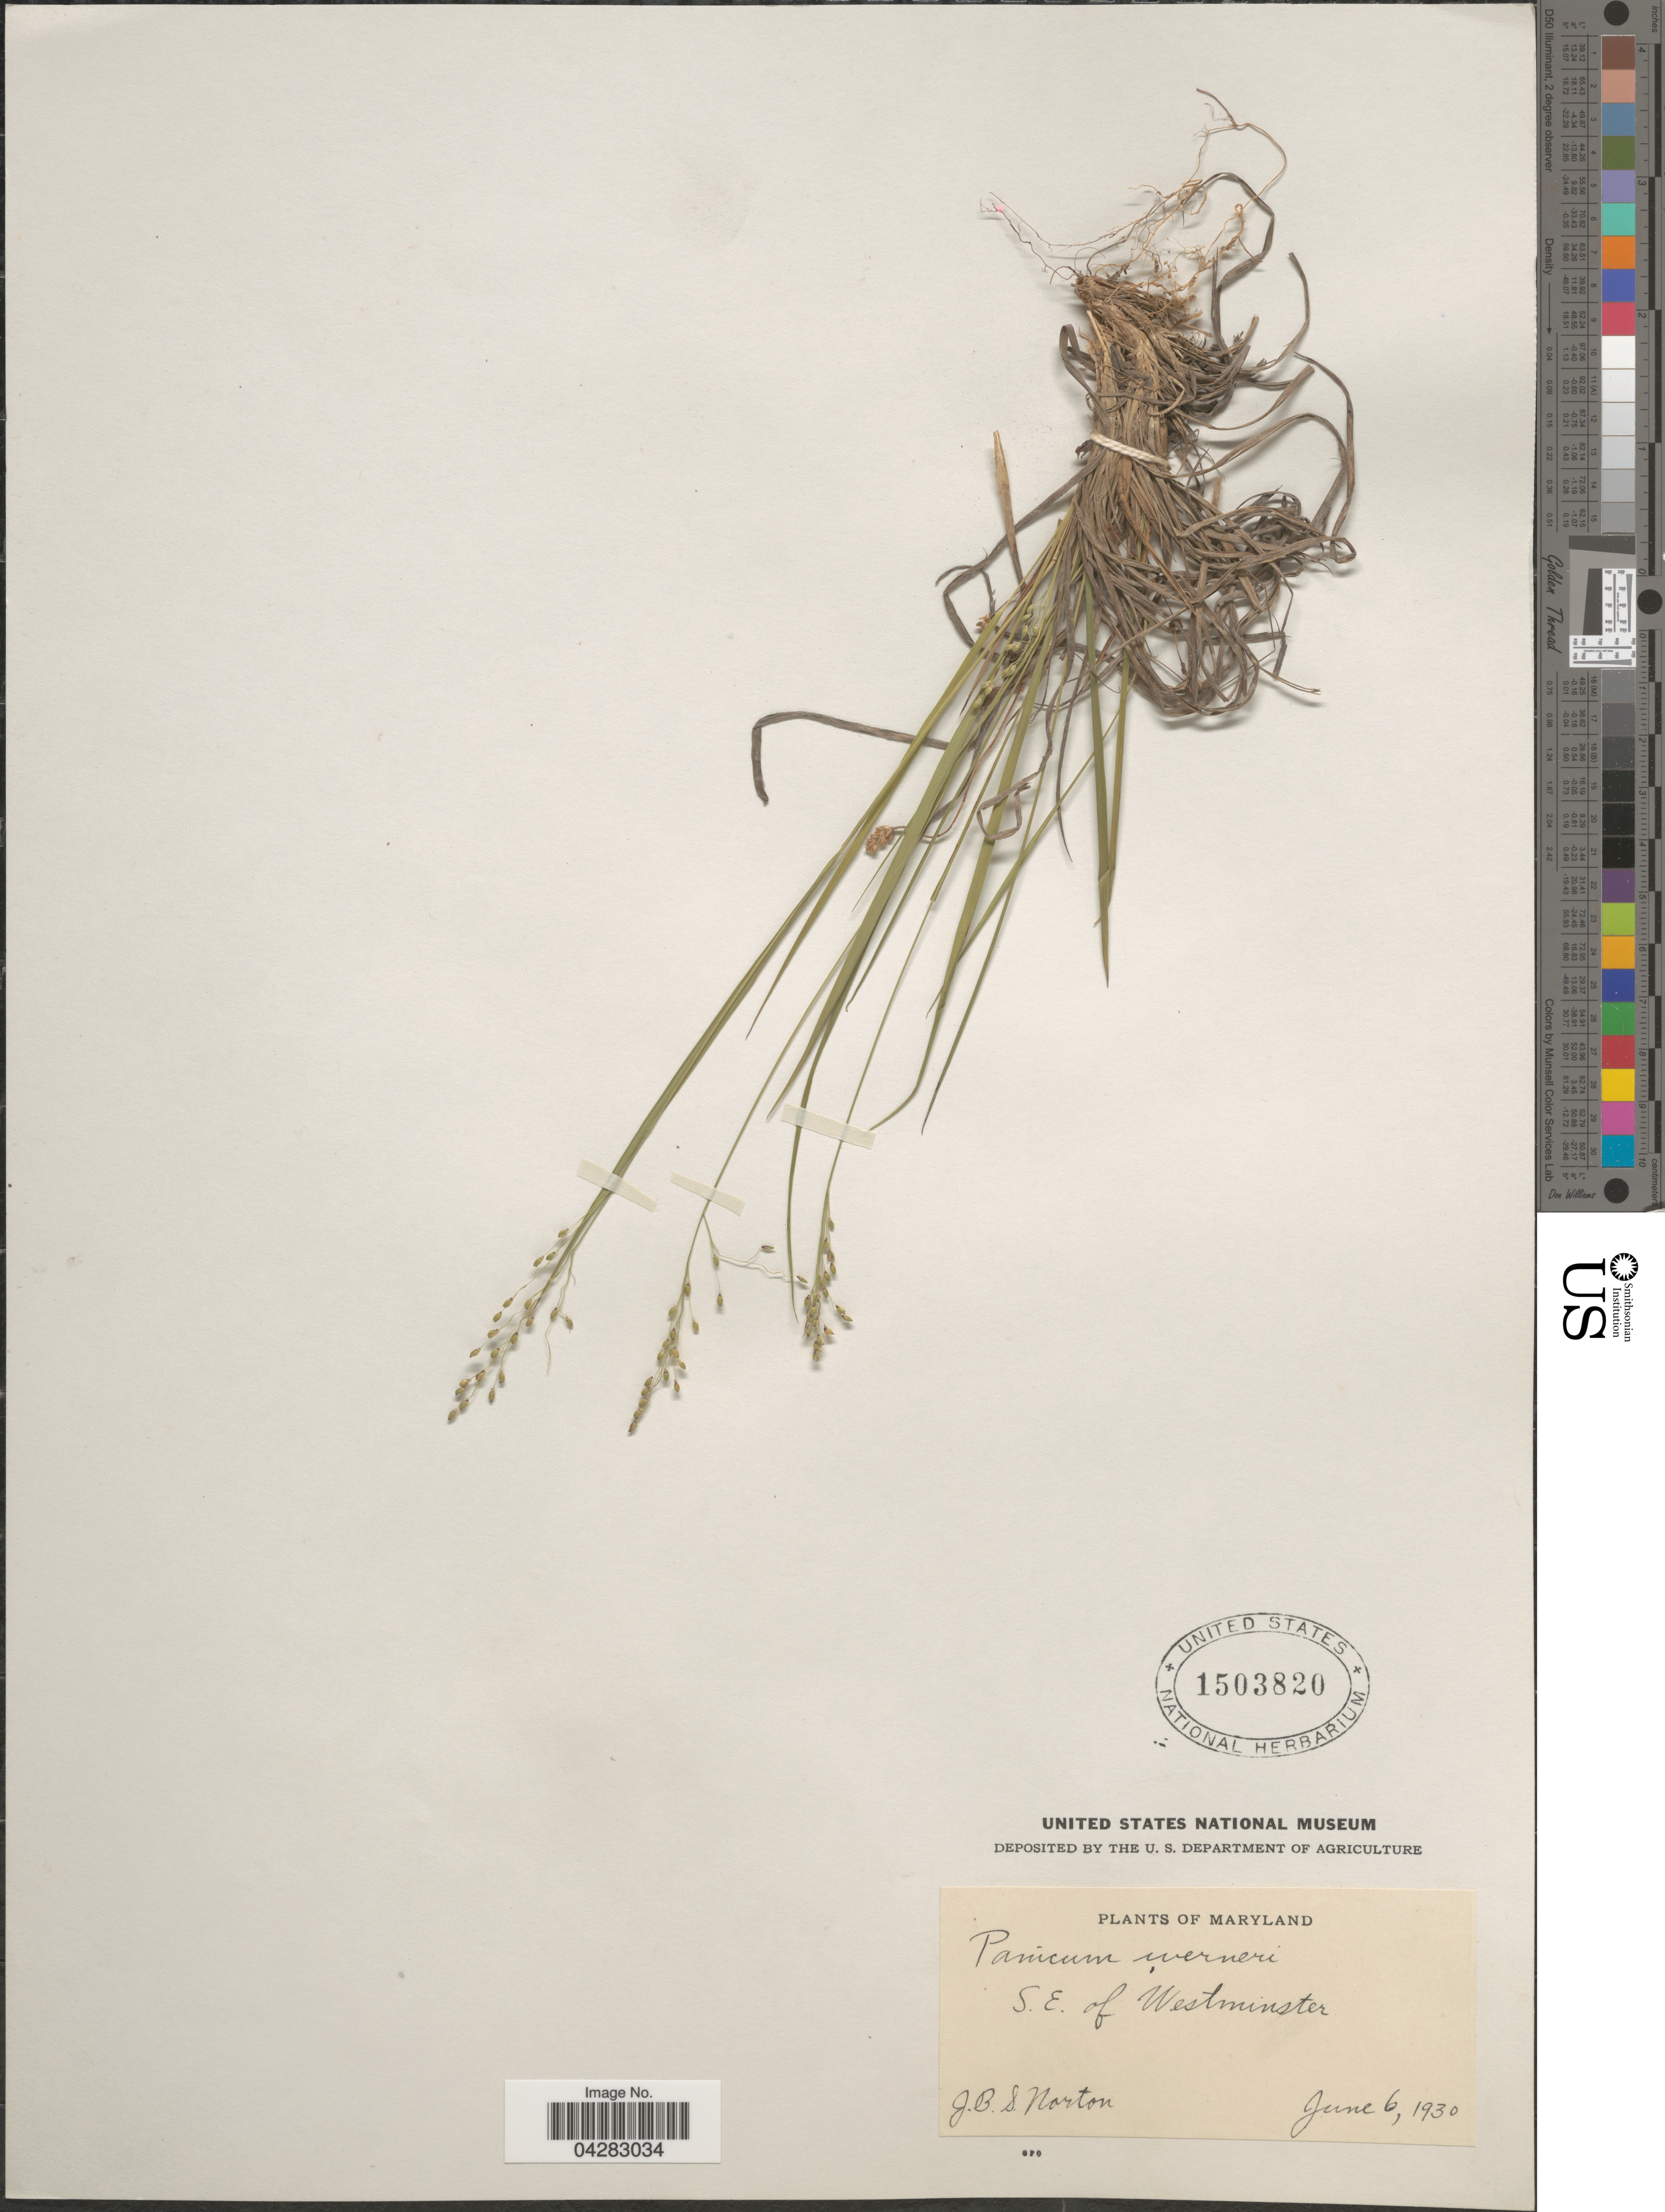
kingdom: Plantae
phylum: Tracheophyta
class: Liliopsida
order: Poales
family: Poaceae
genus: Dichanthelium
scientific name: Dichanthelium linearifolium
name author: (Scribn.) Gould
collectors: J. B. S. Norton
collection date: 1930-06-06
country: United States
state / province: Maryland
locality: S.E. of Westminster.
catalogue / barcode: US 1503820